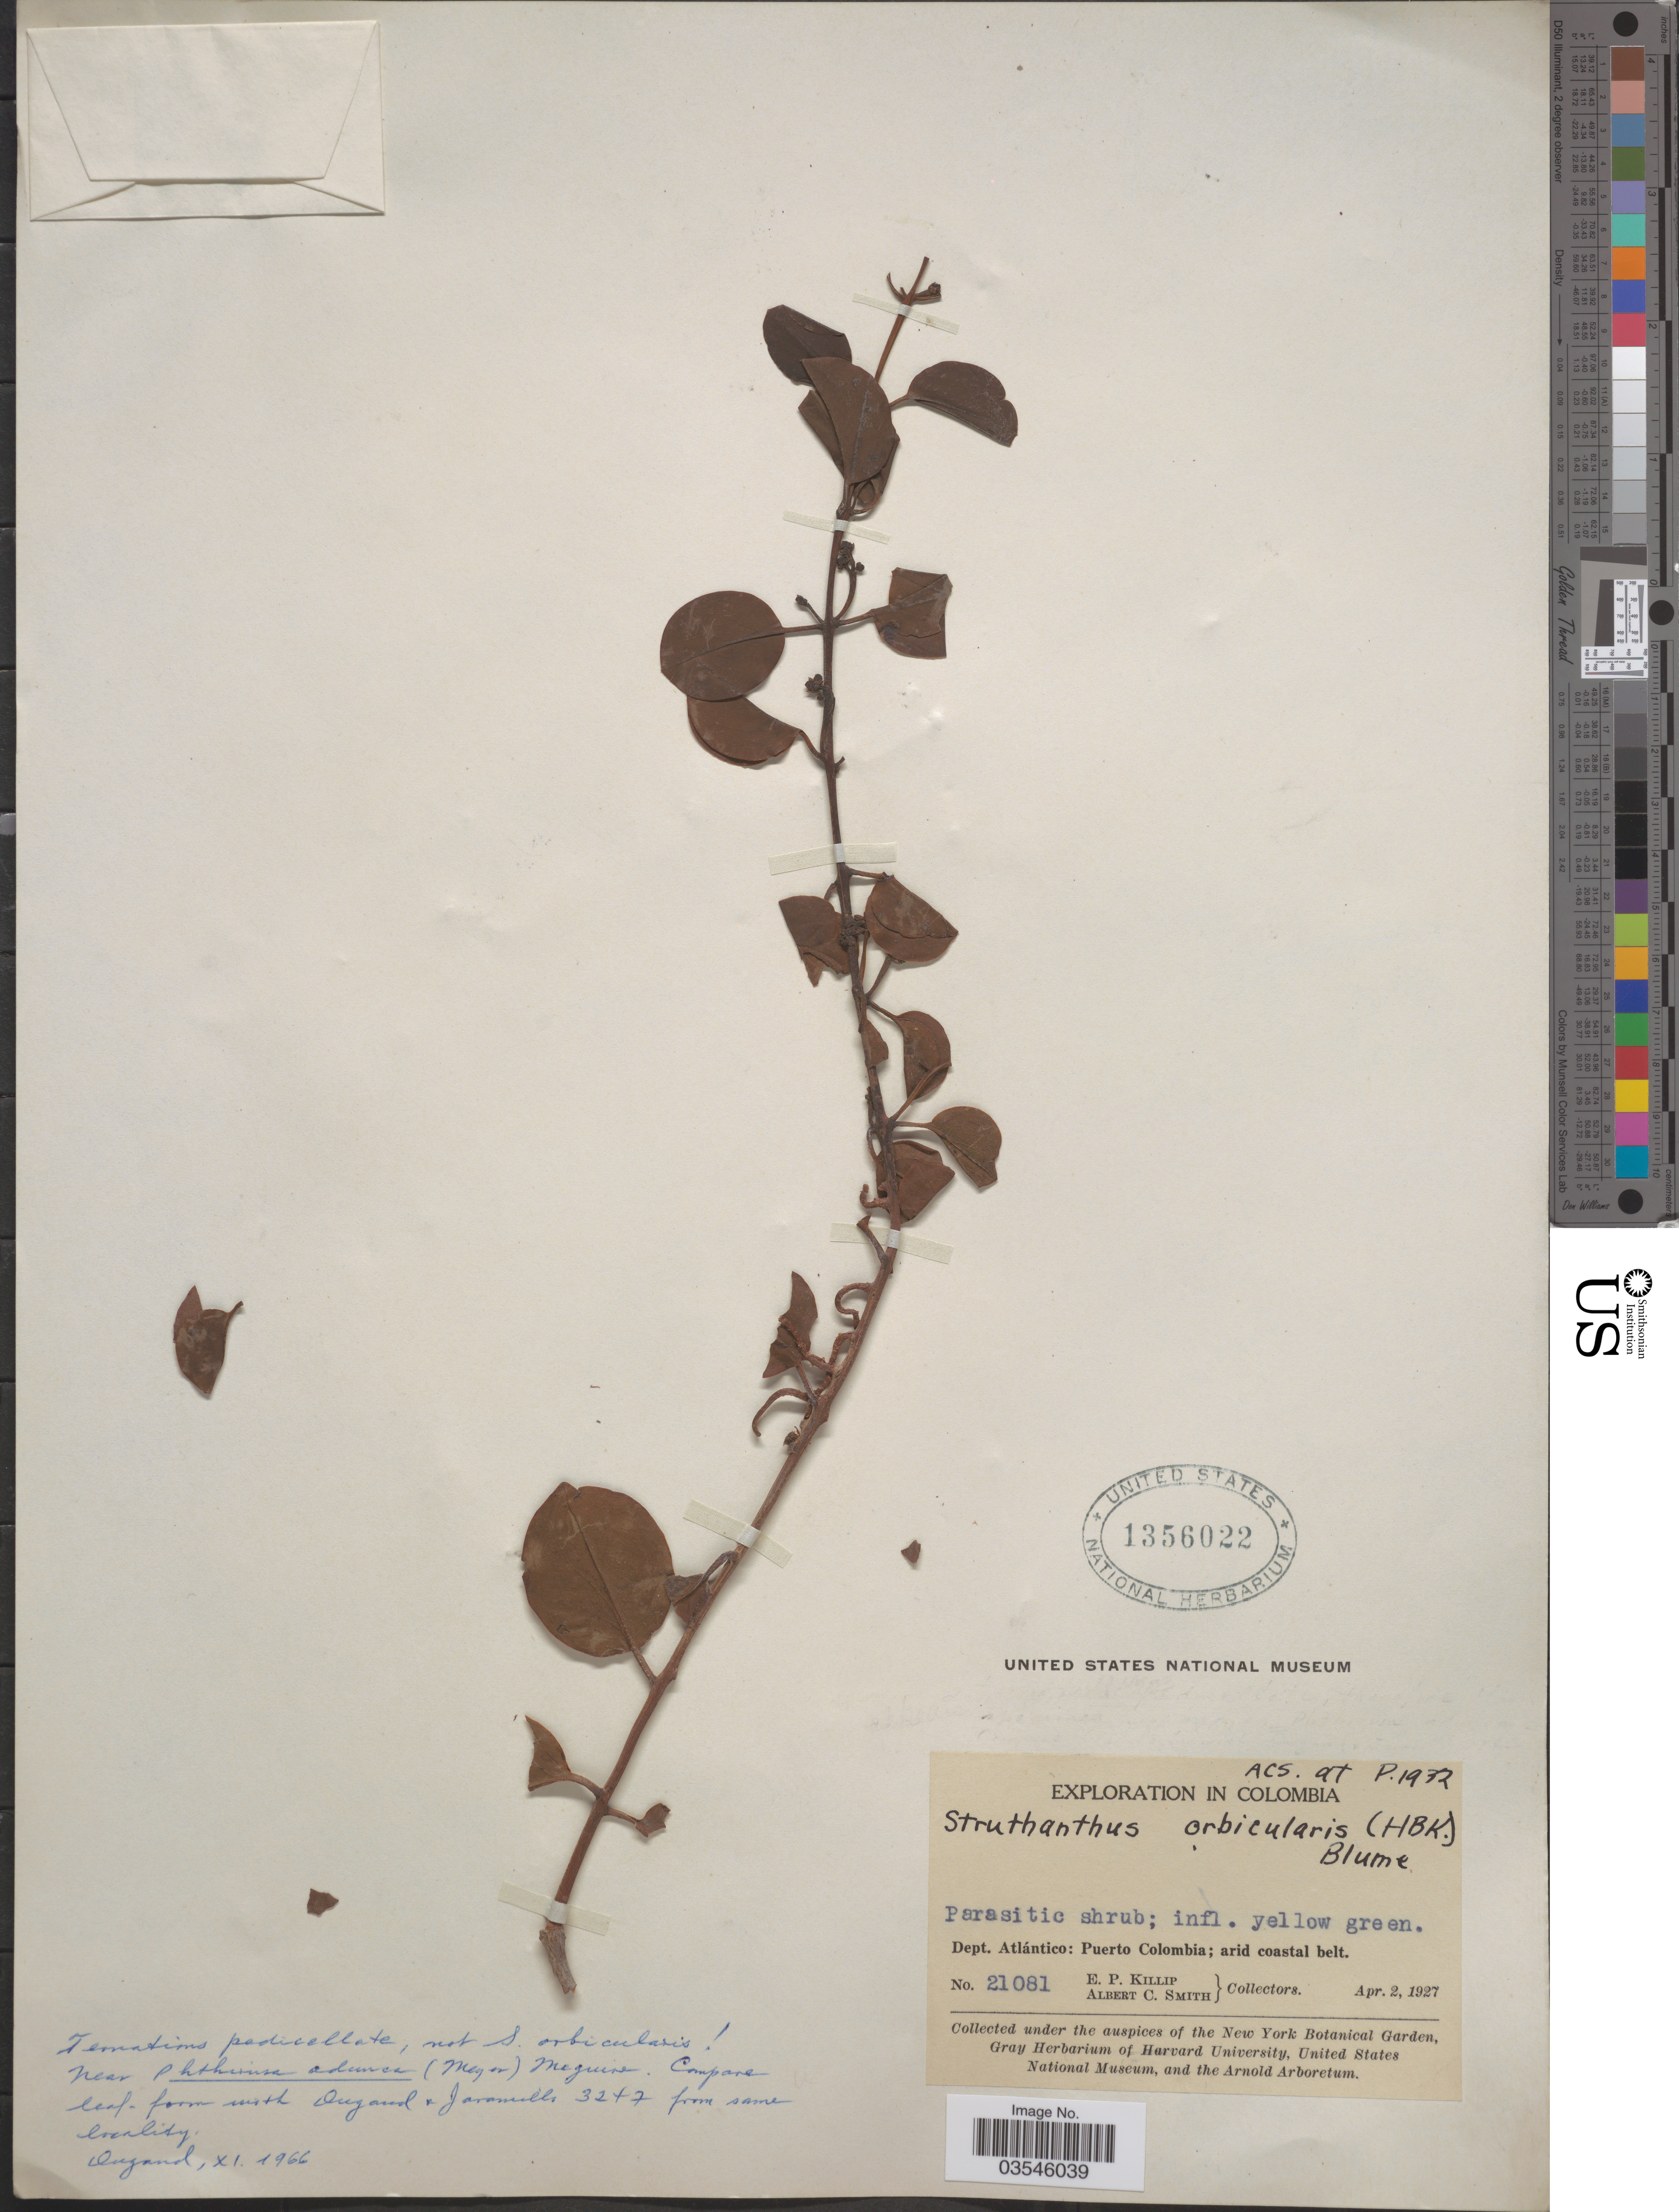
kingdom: Plantae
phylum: Tracheophyta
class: Magnoliopsida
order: Santalales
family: Loranthaceae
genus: Phthirusa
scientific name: Phthirusa adunca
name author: (G. Mey.) Maguire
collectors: E. P. Killip & A. C. Smith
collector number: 21081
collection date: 1927-04-02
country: Colombia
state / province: Atlántico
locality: Dept. Atlántico: Puerto Colombia.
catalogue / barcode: US 1356022